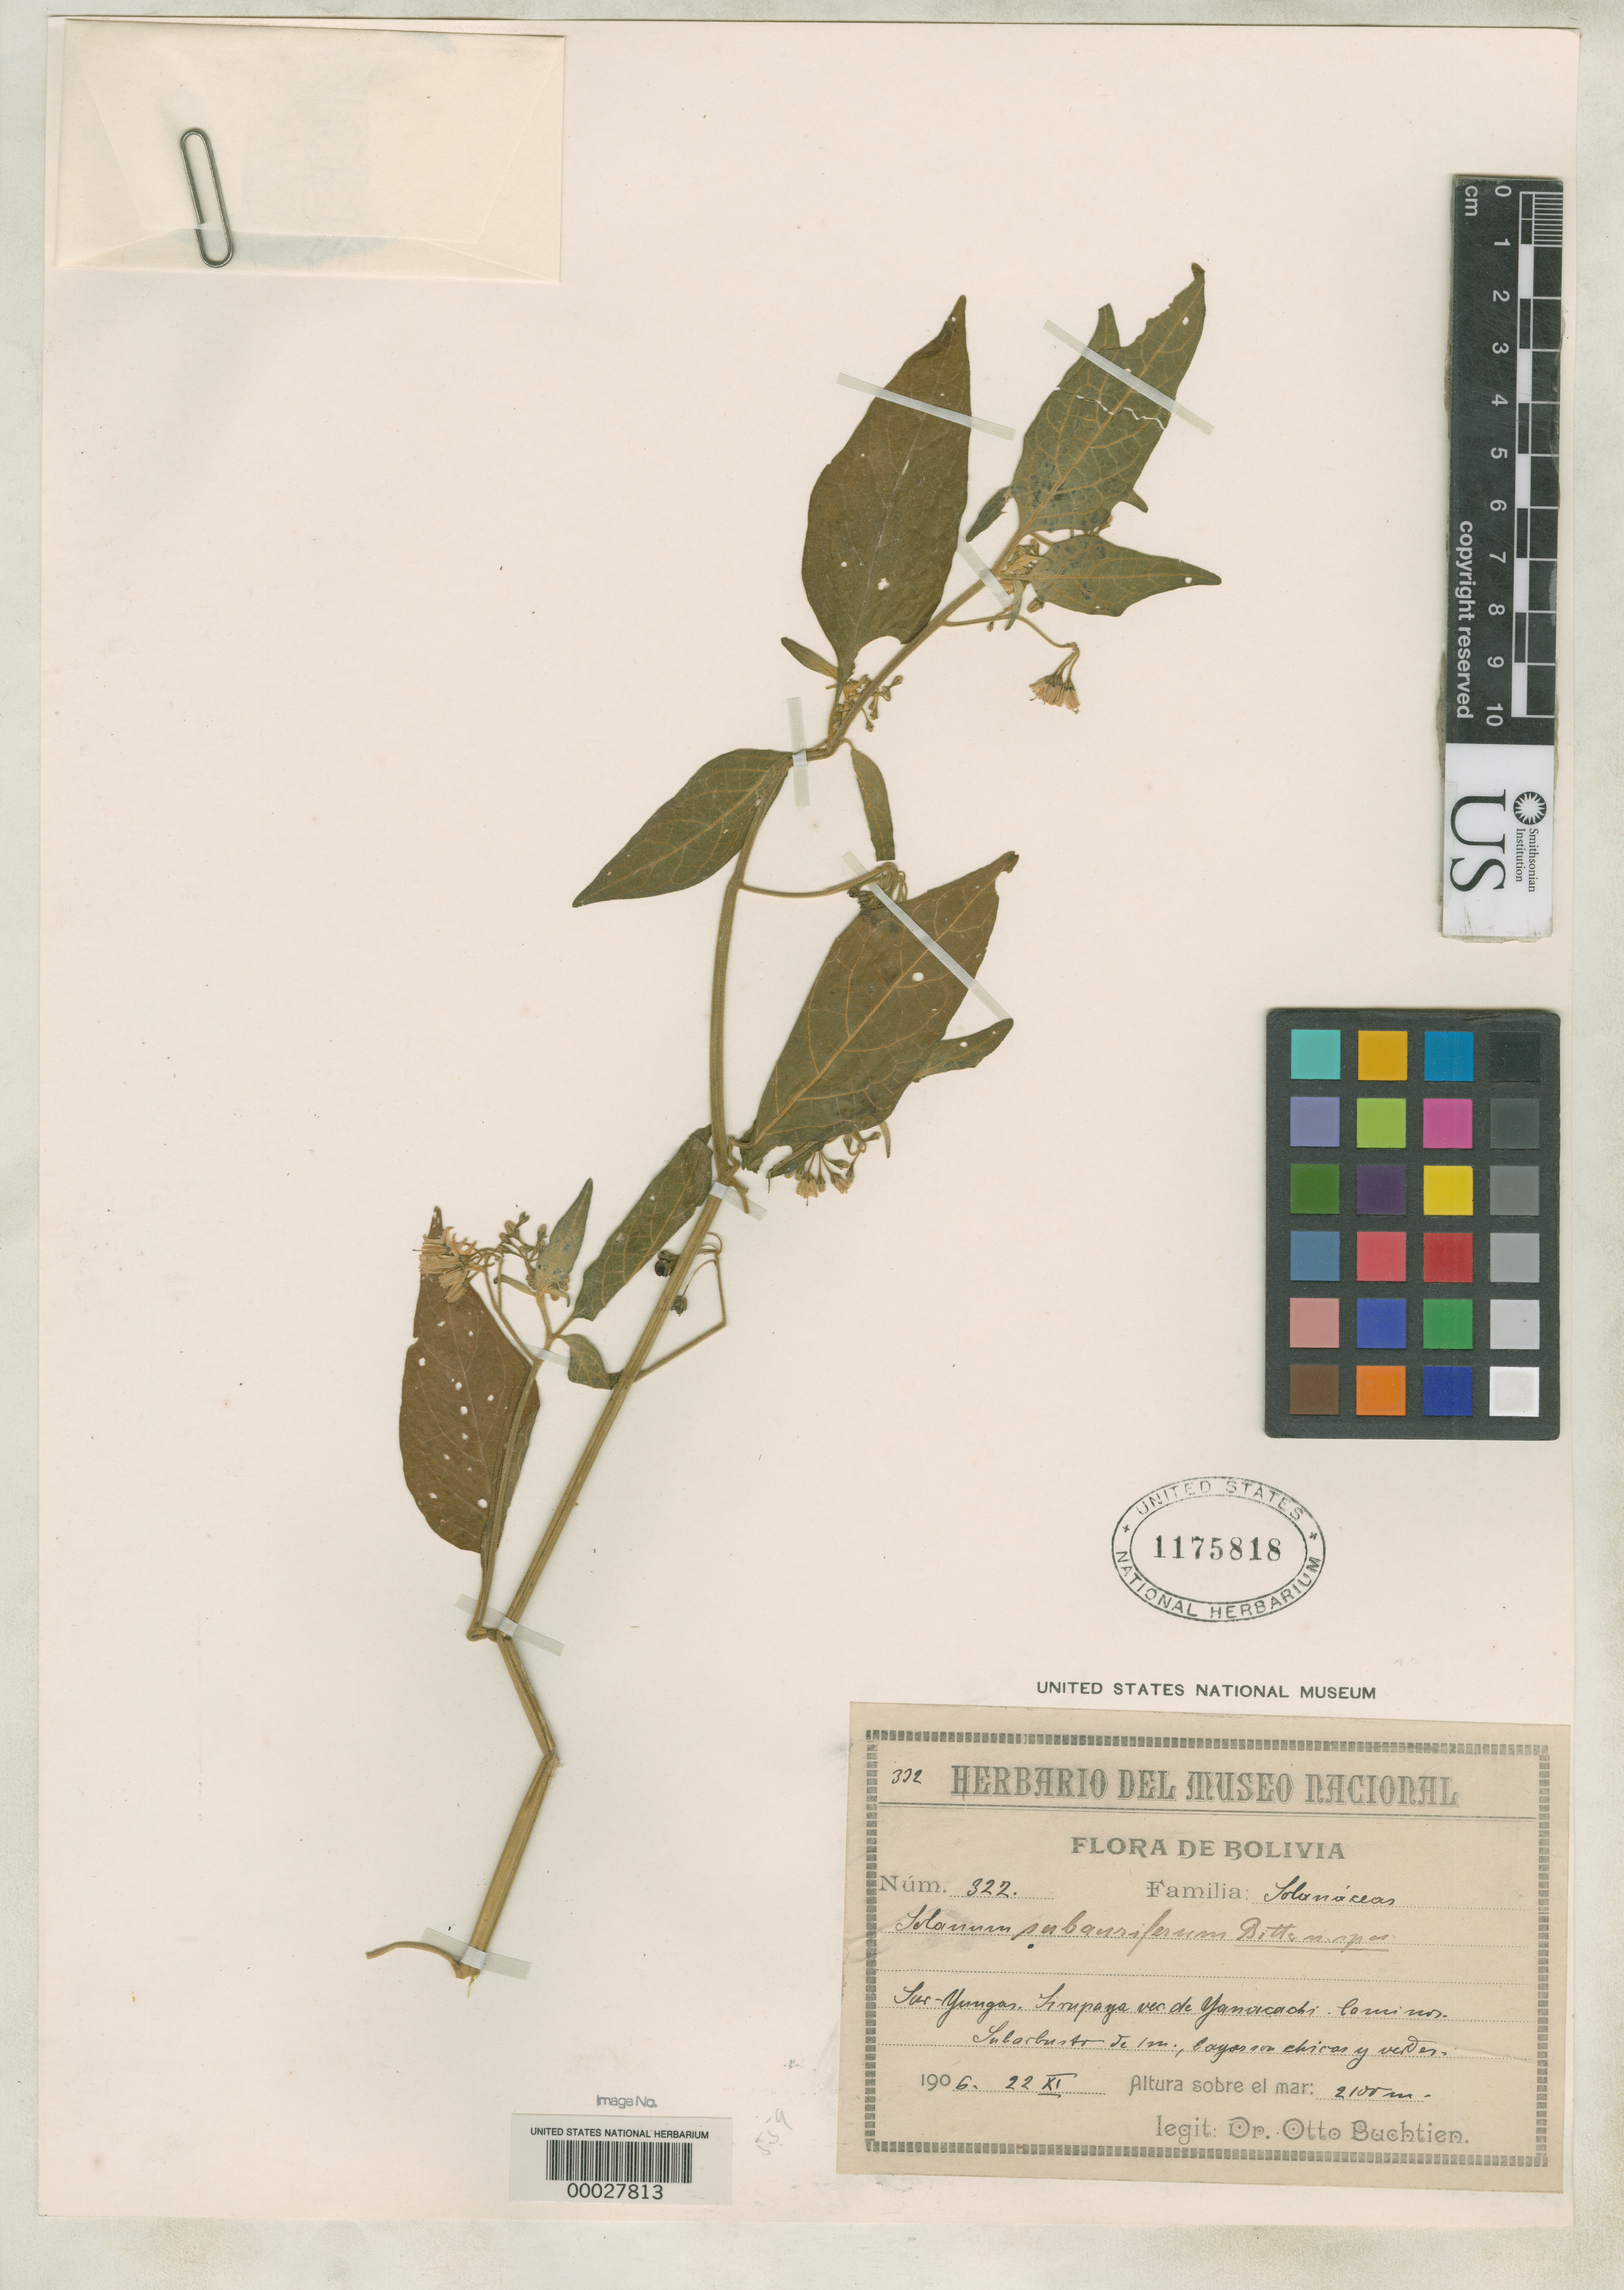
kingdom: Plantae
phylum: Tracheophyta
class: Magnoliopsida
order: Solanales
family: Solanaceae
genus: Solanum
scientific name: Solanum subauriferum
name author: Bitter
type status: Isotype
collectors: O. Buchtien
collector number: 332 p.p.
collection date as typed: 22 Nov 1906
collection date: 1906-11-22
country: Bolivia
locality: Yungas Australis, Sirupaya near Yanacachi.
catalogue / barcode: US 1175818